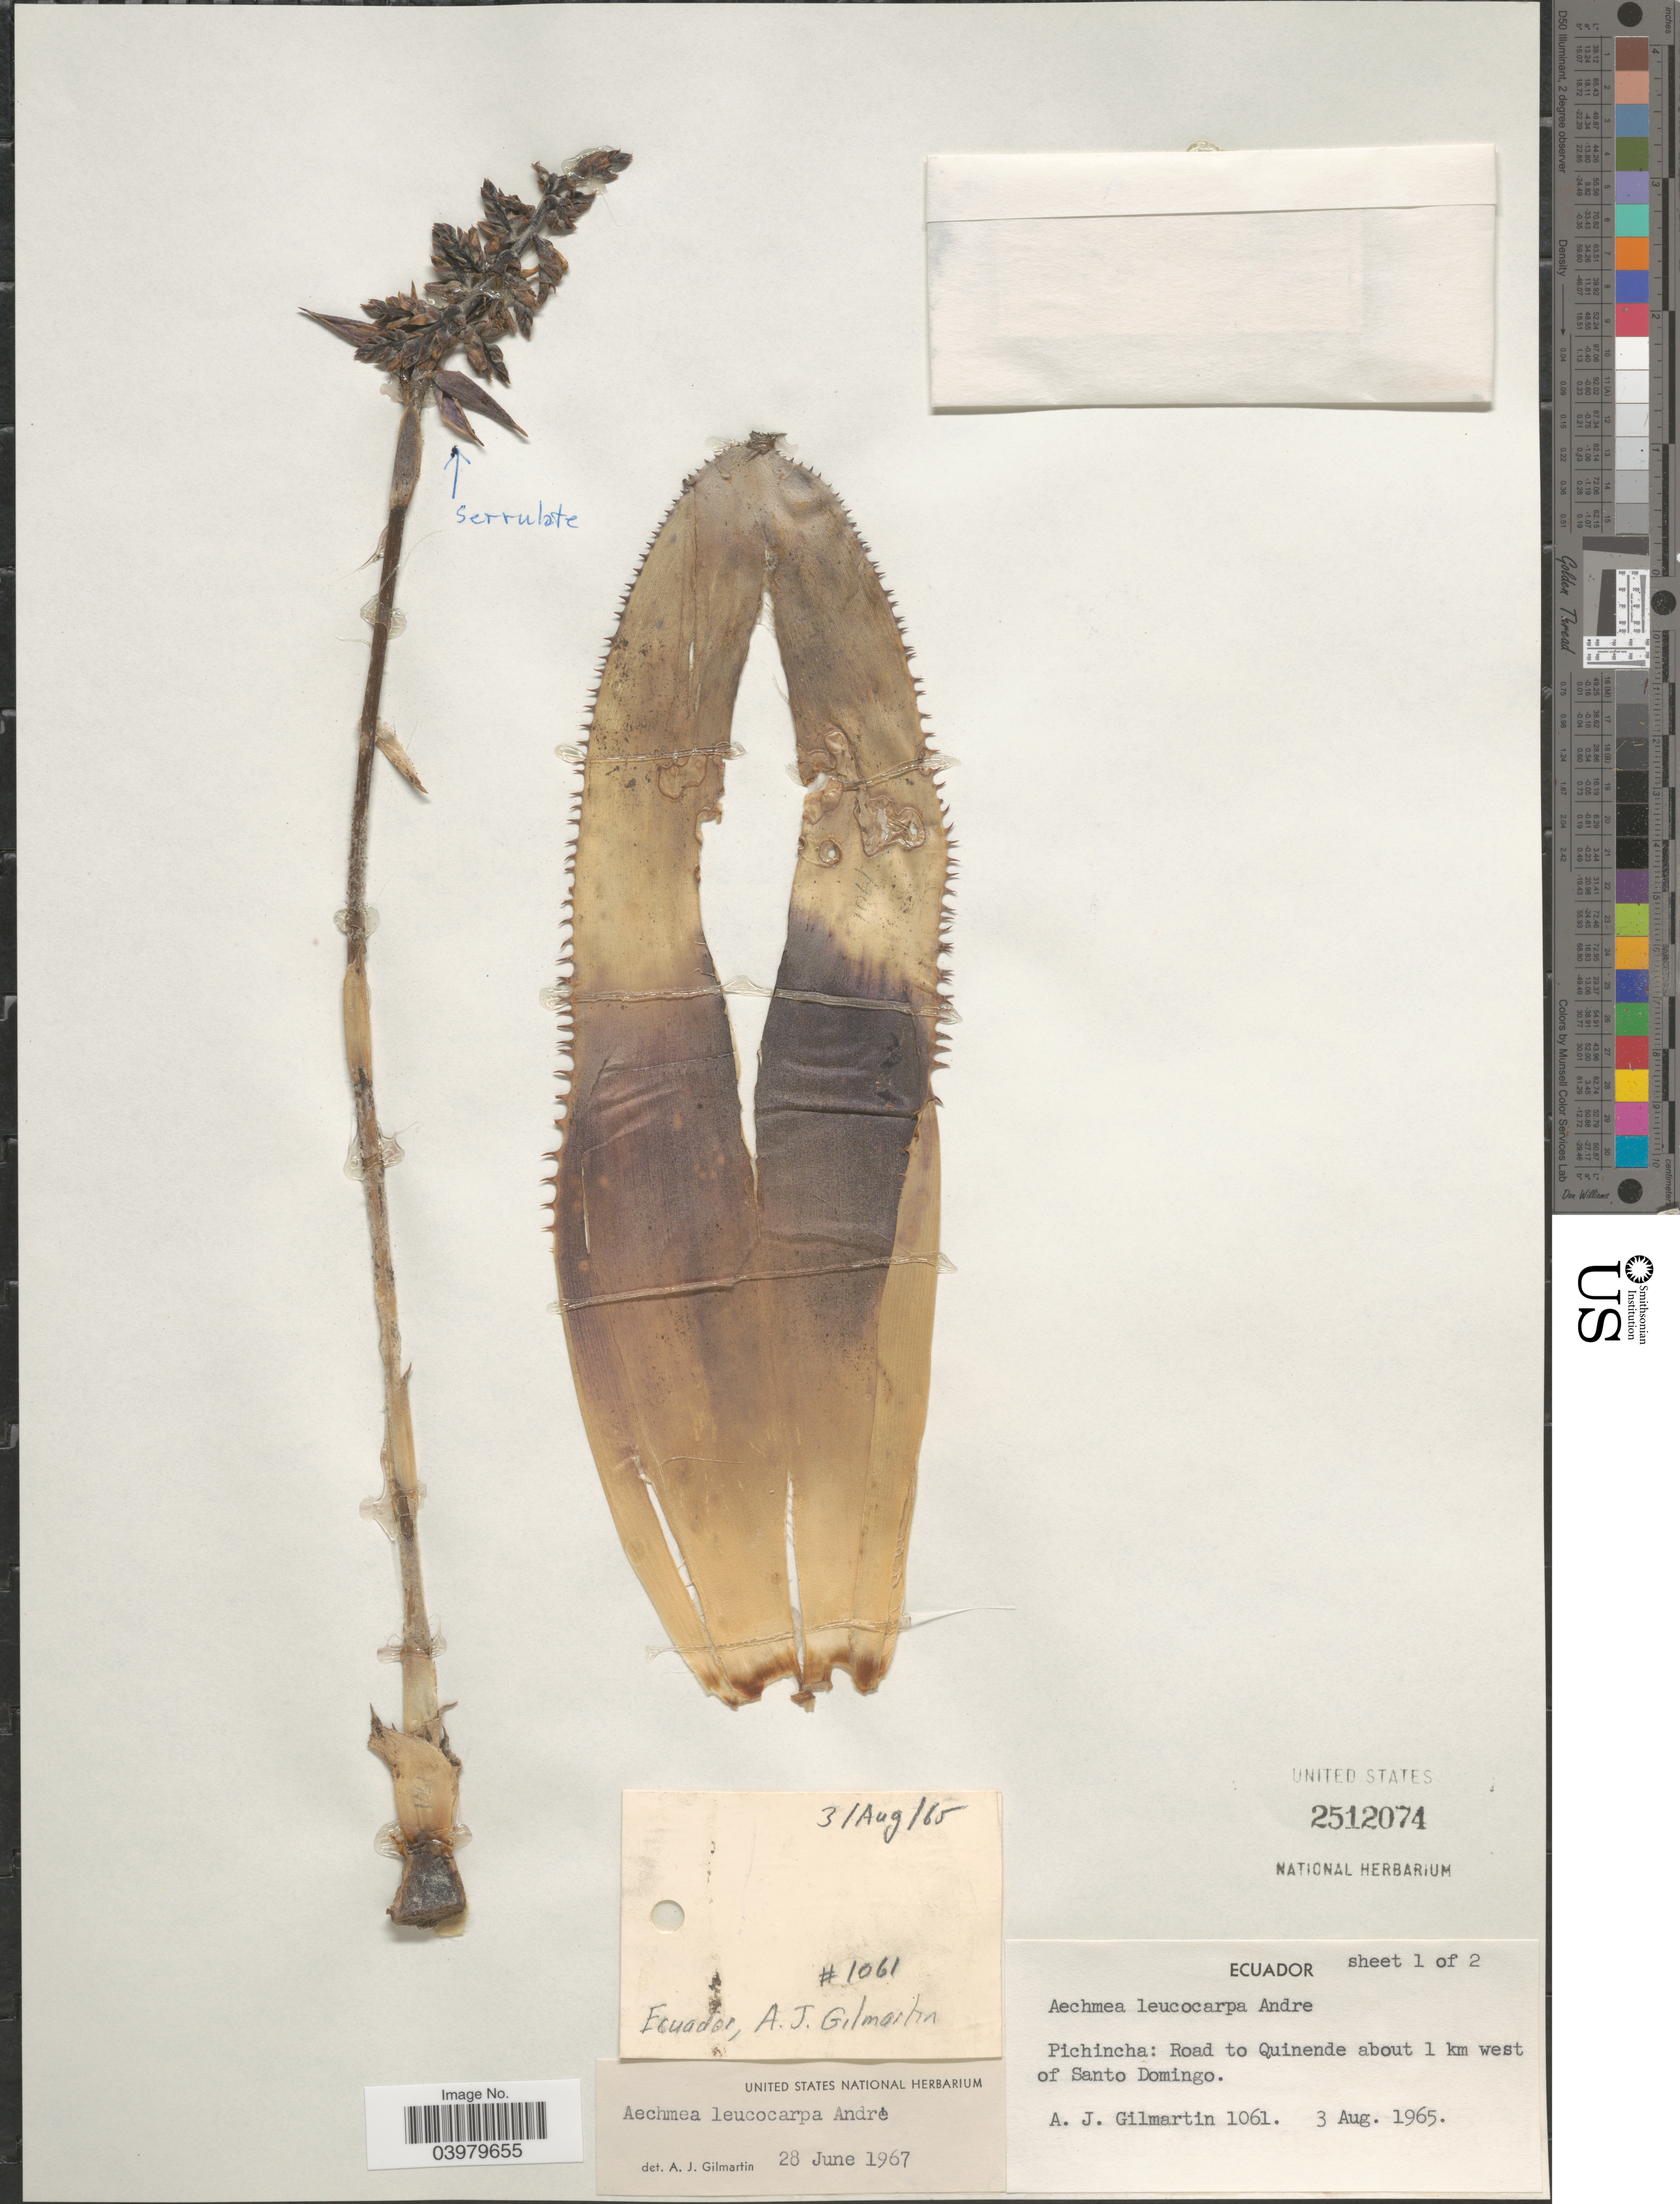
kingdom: Plantae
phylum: Tracheophyta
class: Liliopsida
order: Poales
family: Bromeliaceae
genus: Aechmea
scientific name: Aechmea leucocarpa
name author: André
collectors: A. J. Gilmartin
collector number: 1061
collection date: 1965-08-03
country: Ecuador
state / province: Pichincha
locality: Road to Quinende about 1 km west of Santo Domingo.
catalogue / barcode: US 2512074